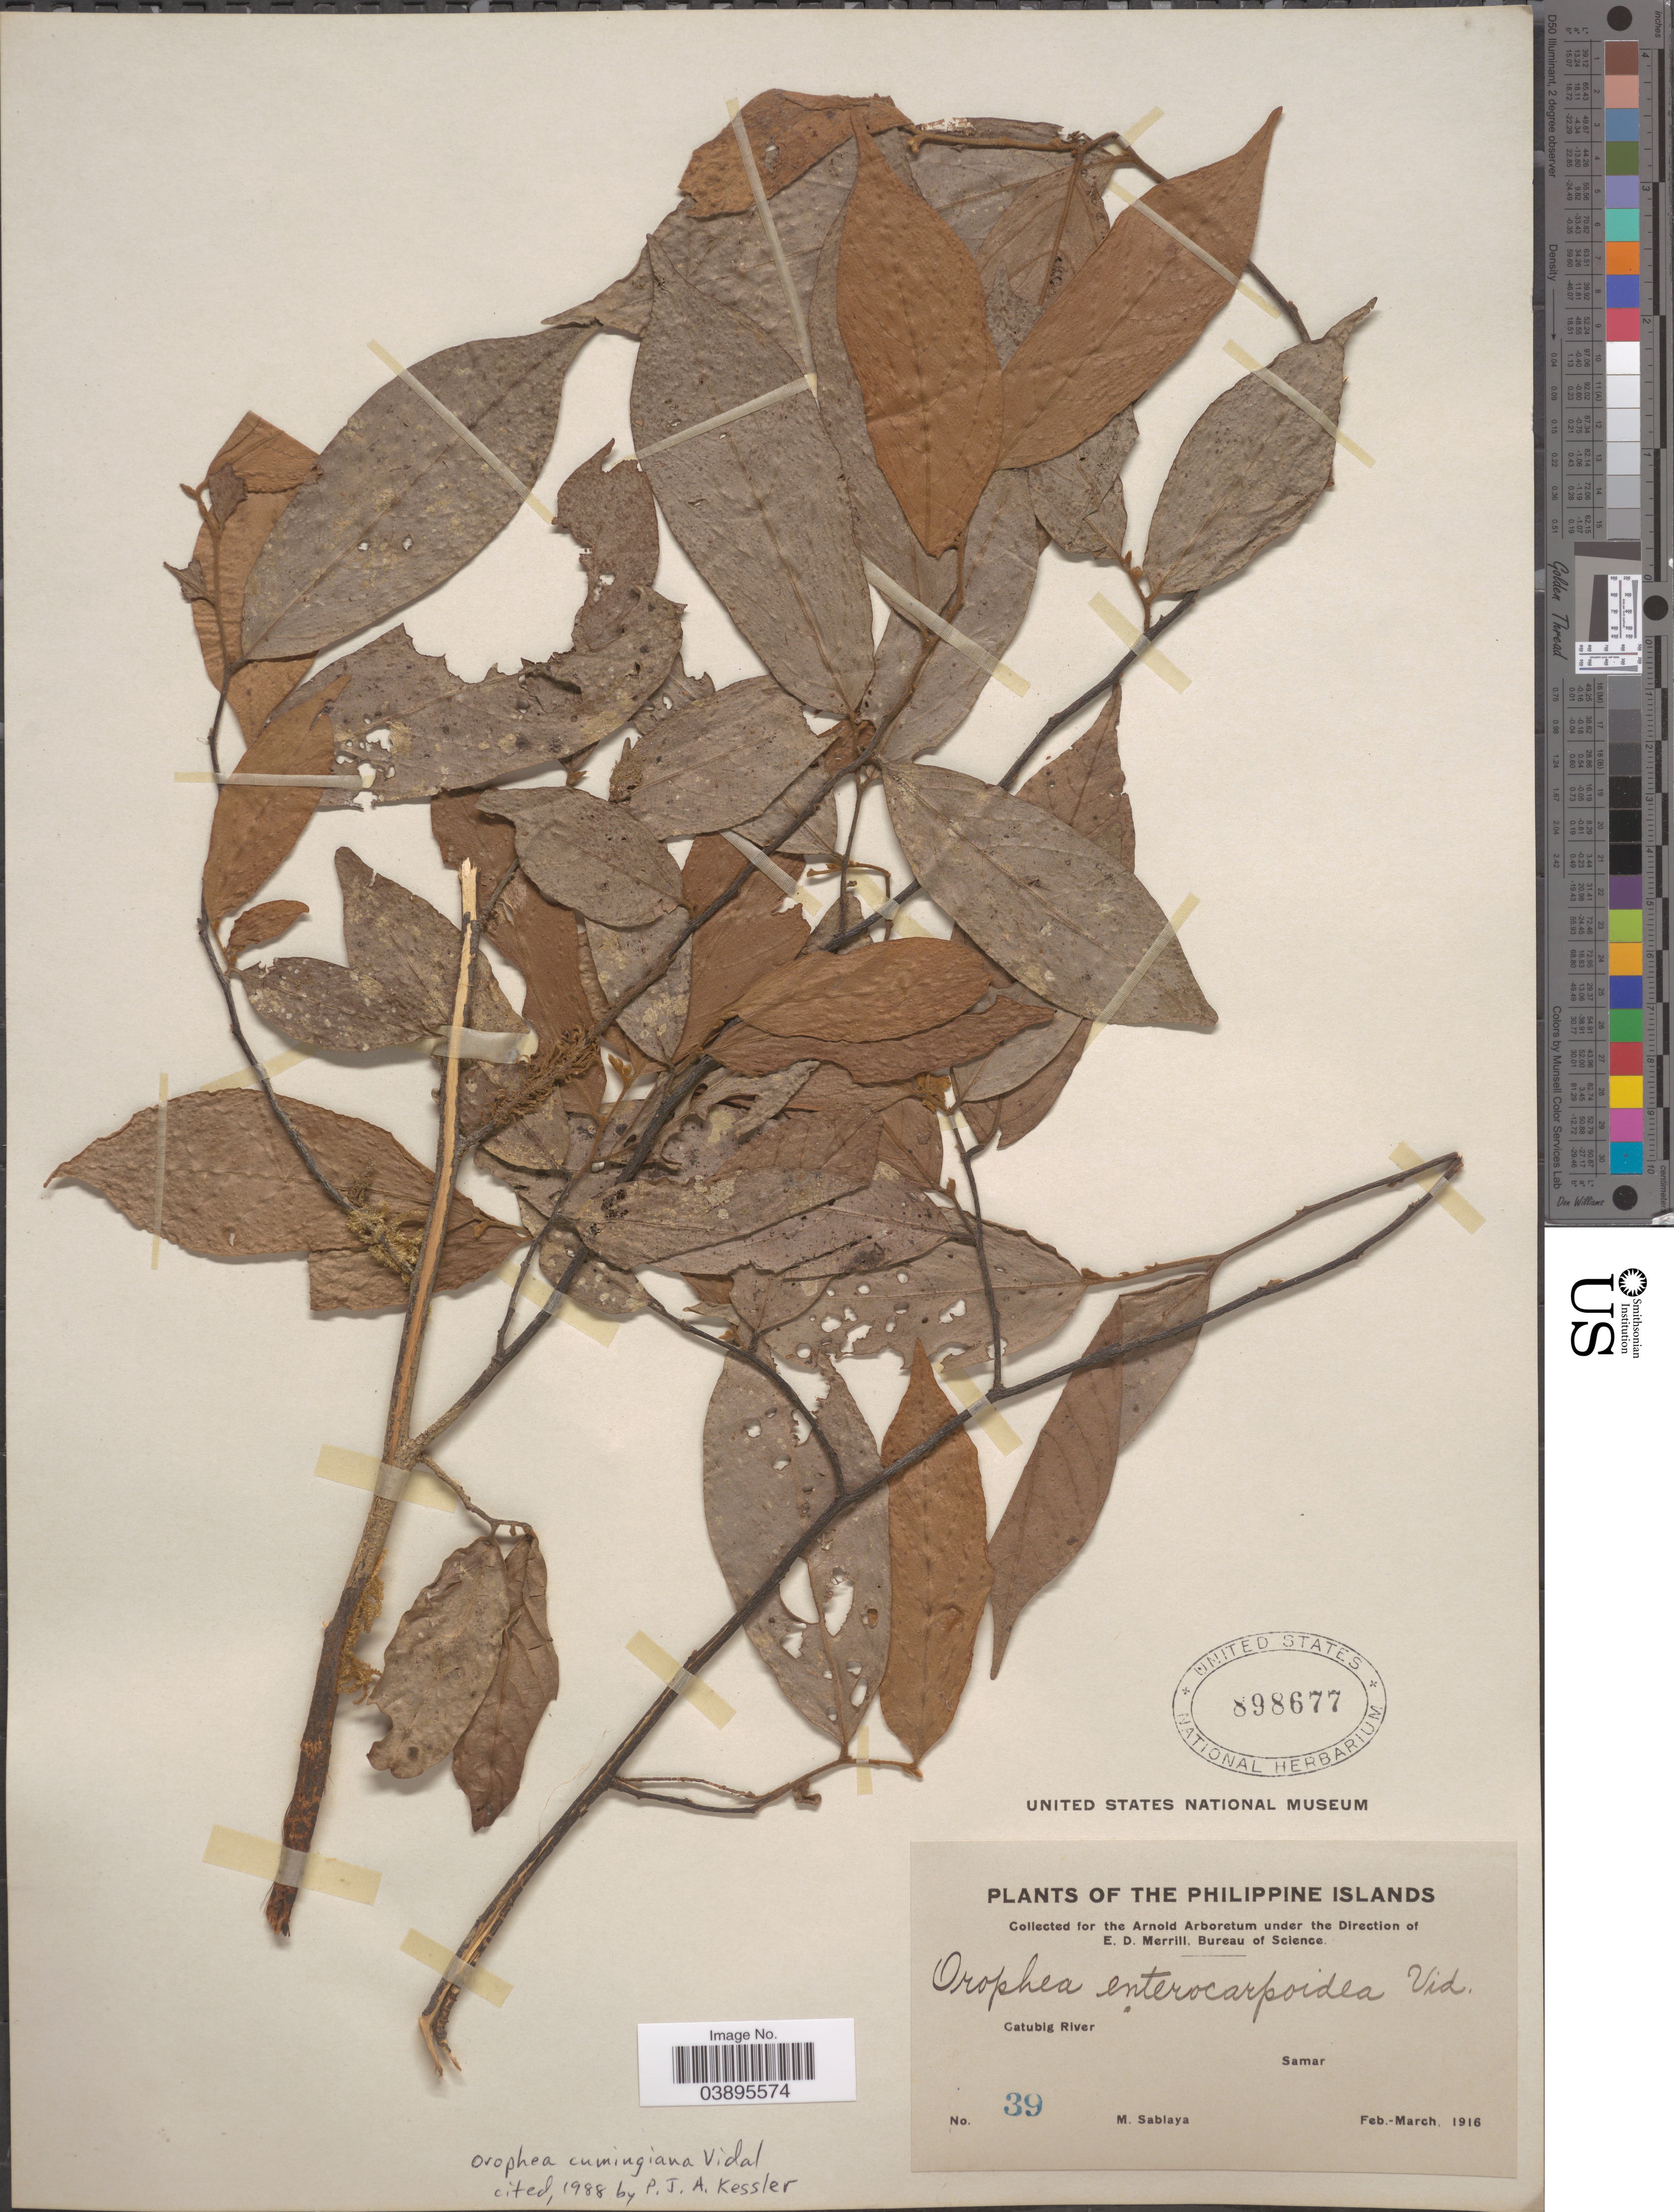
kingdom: Plantae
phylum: Tracheophyta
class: Magnoliopsida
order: Magnoliales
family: Annonaceae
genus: Orophea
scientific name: Orophea cumingiana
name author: S. Vidal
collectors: M. Sablaya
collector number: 39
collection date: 1916-02/1916-03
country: Philippines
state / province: Eastern Visayas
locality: Catubig River, Samar.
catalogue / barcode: US 898677